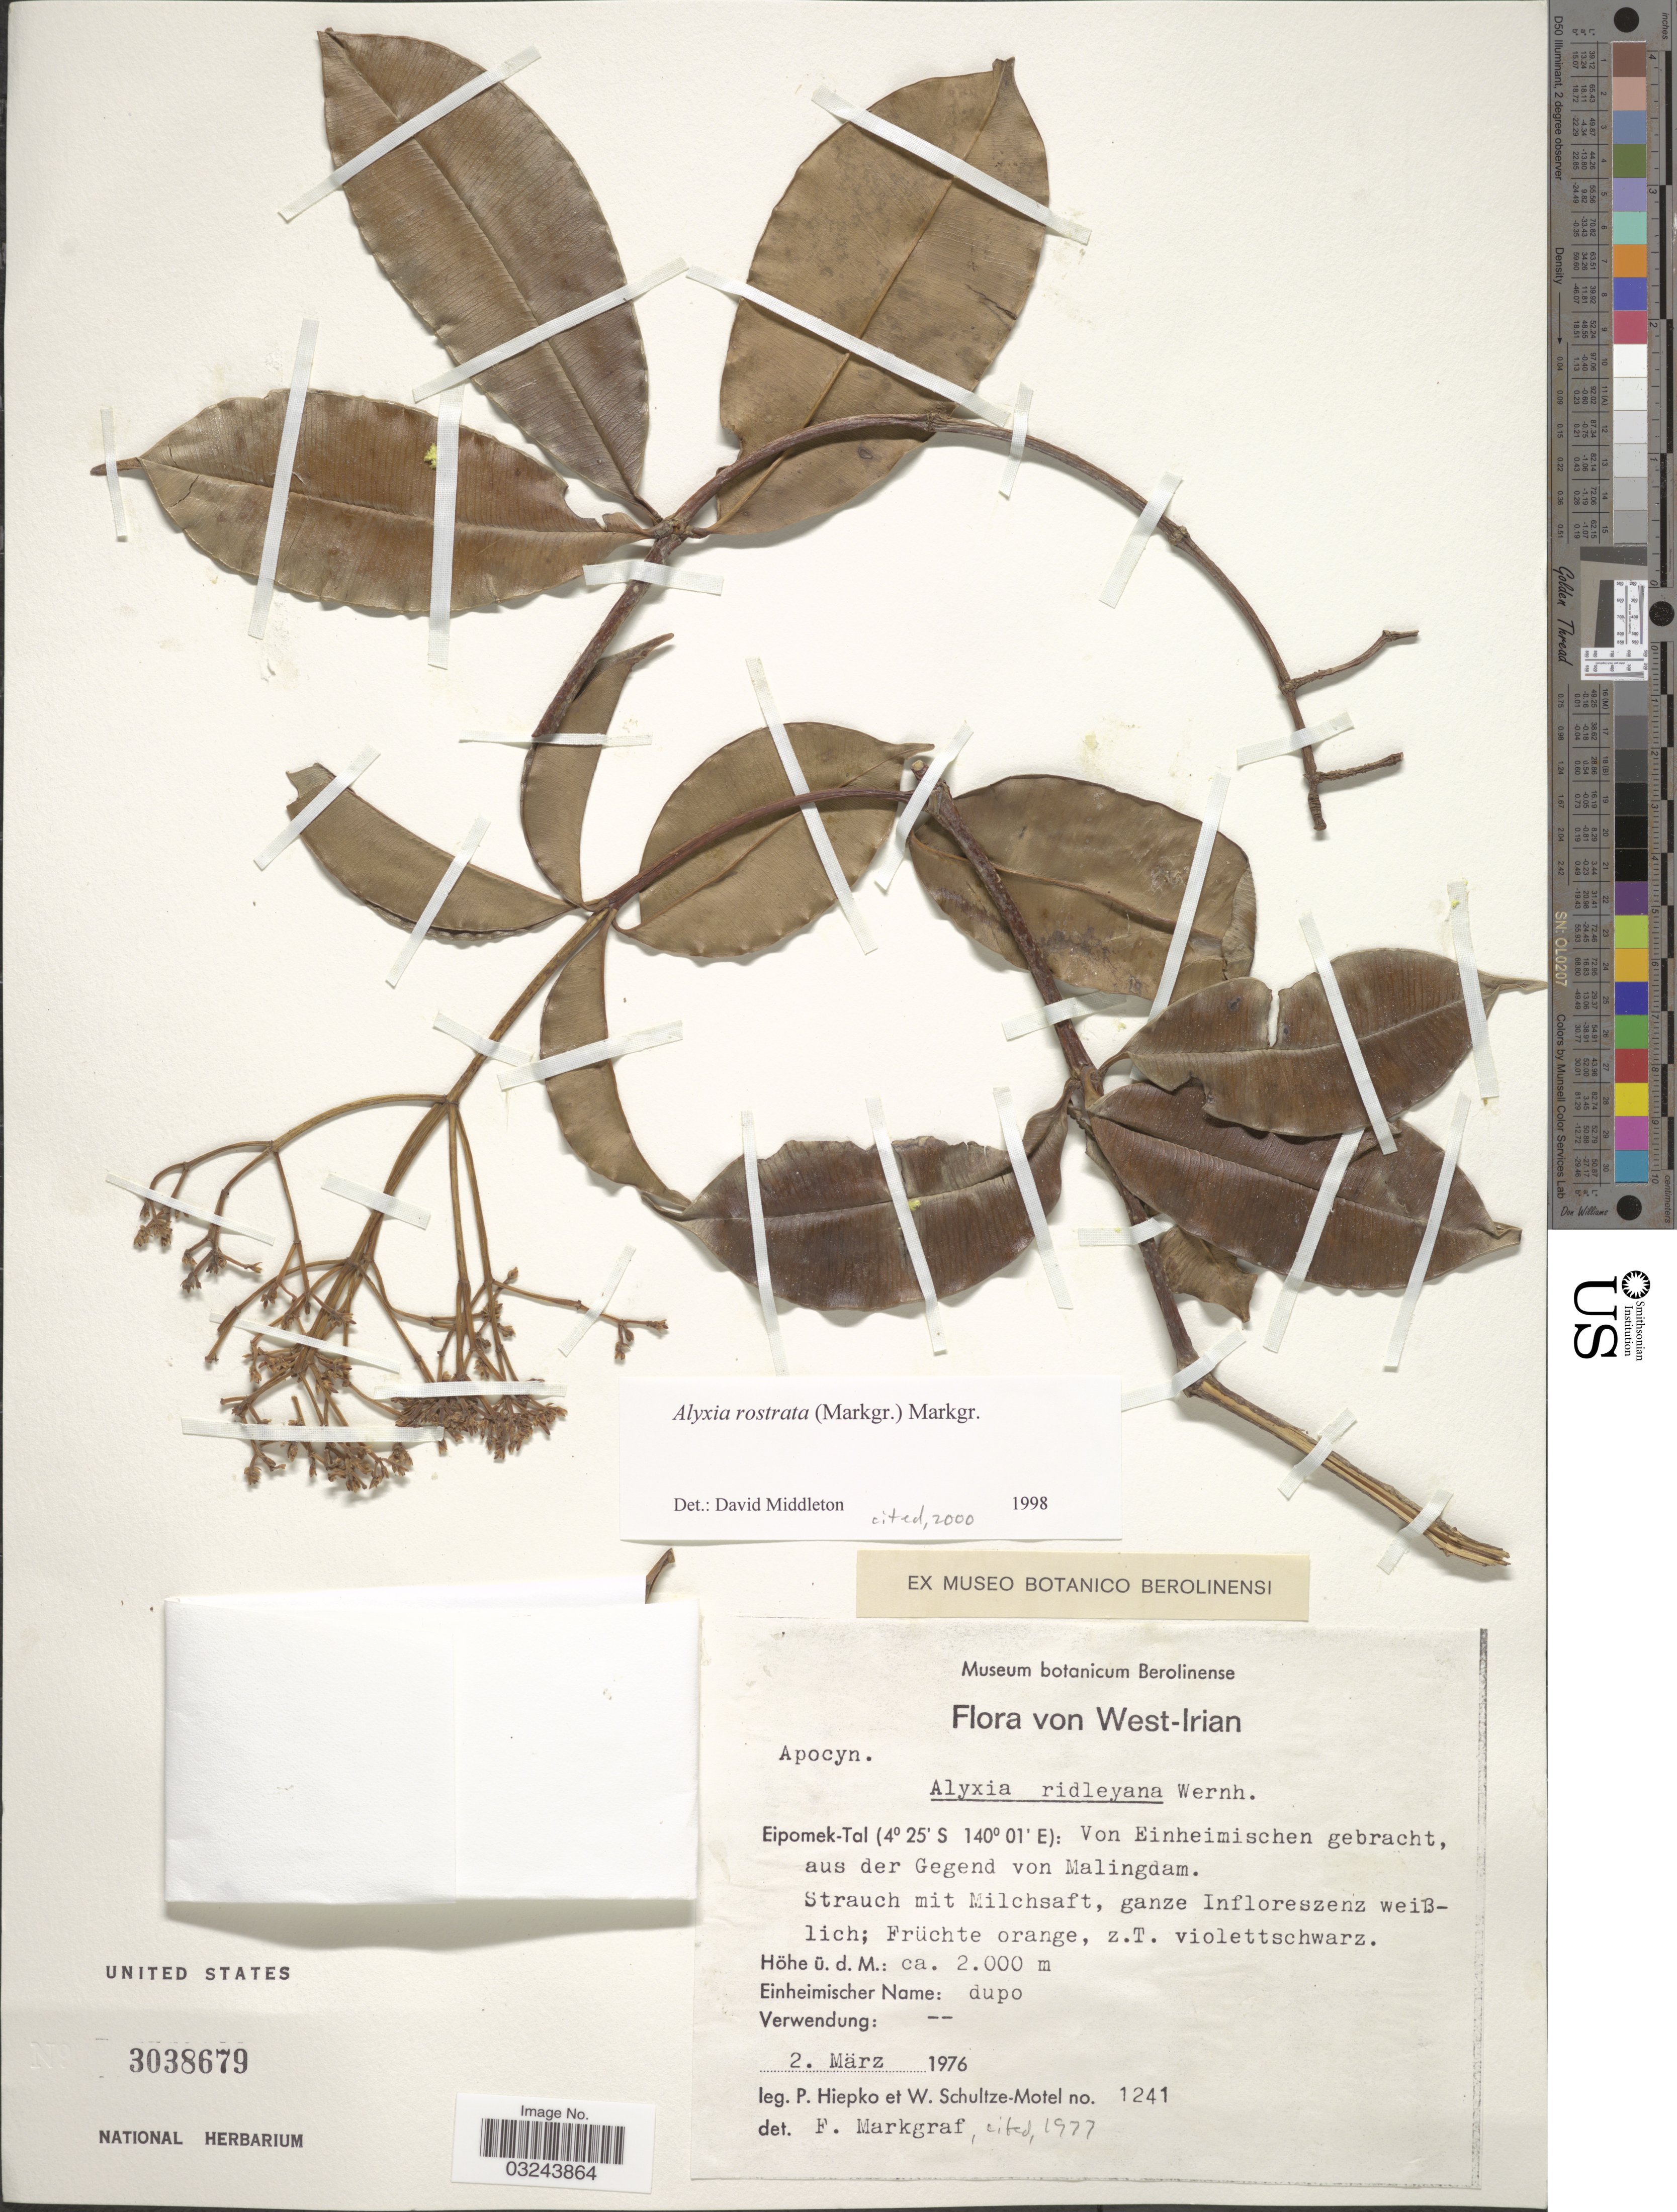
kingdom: Plantae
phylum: Tracheophyta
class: Magnoliopsida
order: Gentianales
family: Apocynaceae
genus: Alyxia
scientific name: Alyxia rostrata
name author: (Markgr.) Markgr.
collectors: P. H. Hiepko & W. Schultze-Motel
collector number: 1241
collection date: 1976-03-02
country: Indonesia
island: New Guinea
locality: West-Irian. Eipomek-Tal: Von Einheimischen gebracht, aus der Gegend von Malingdam.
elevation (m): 2000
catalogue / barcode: US 3038679